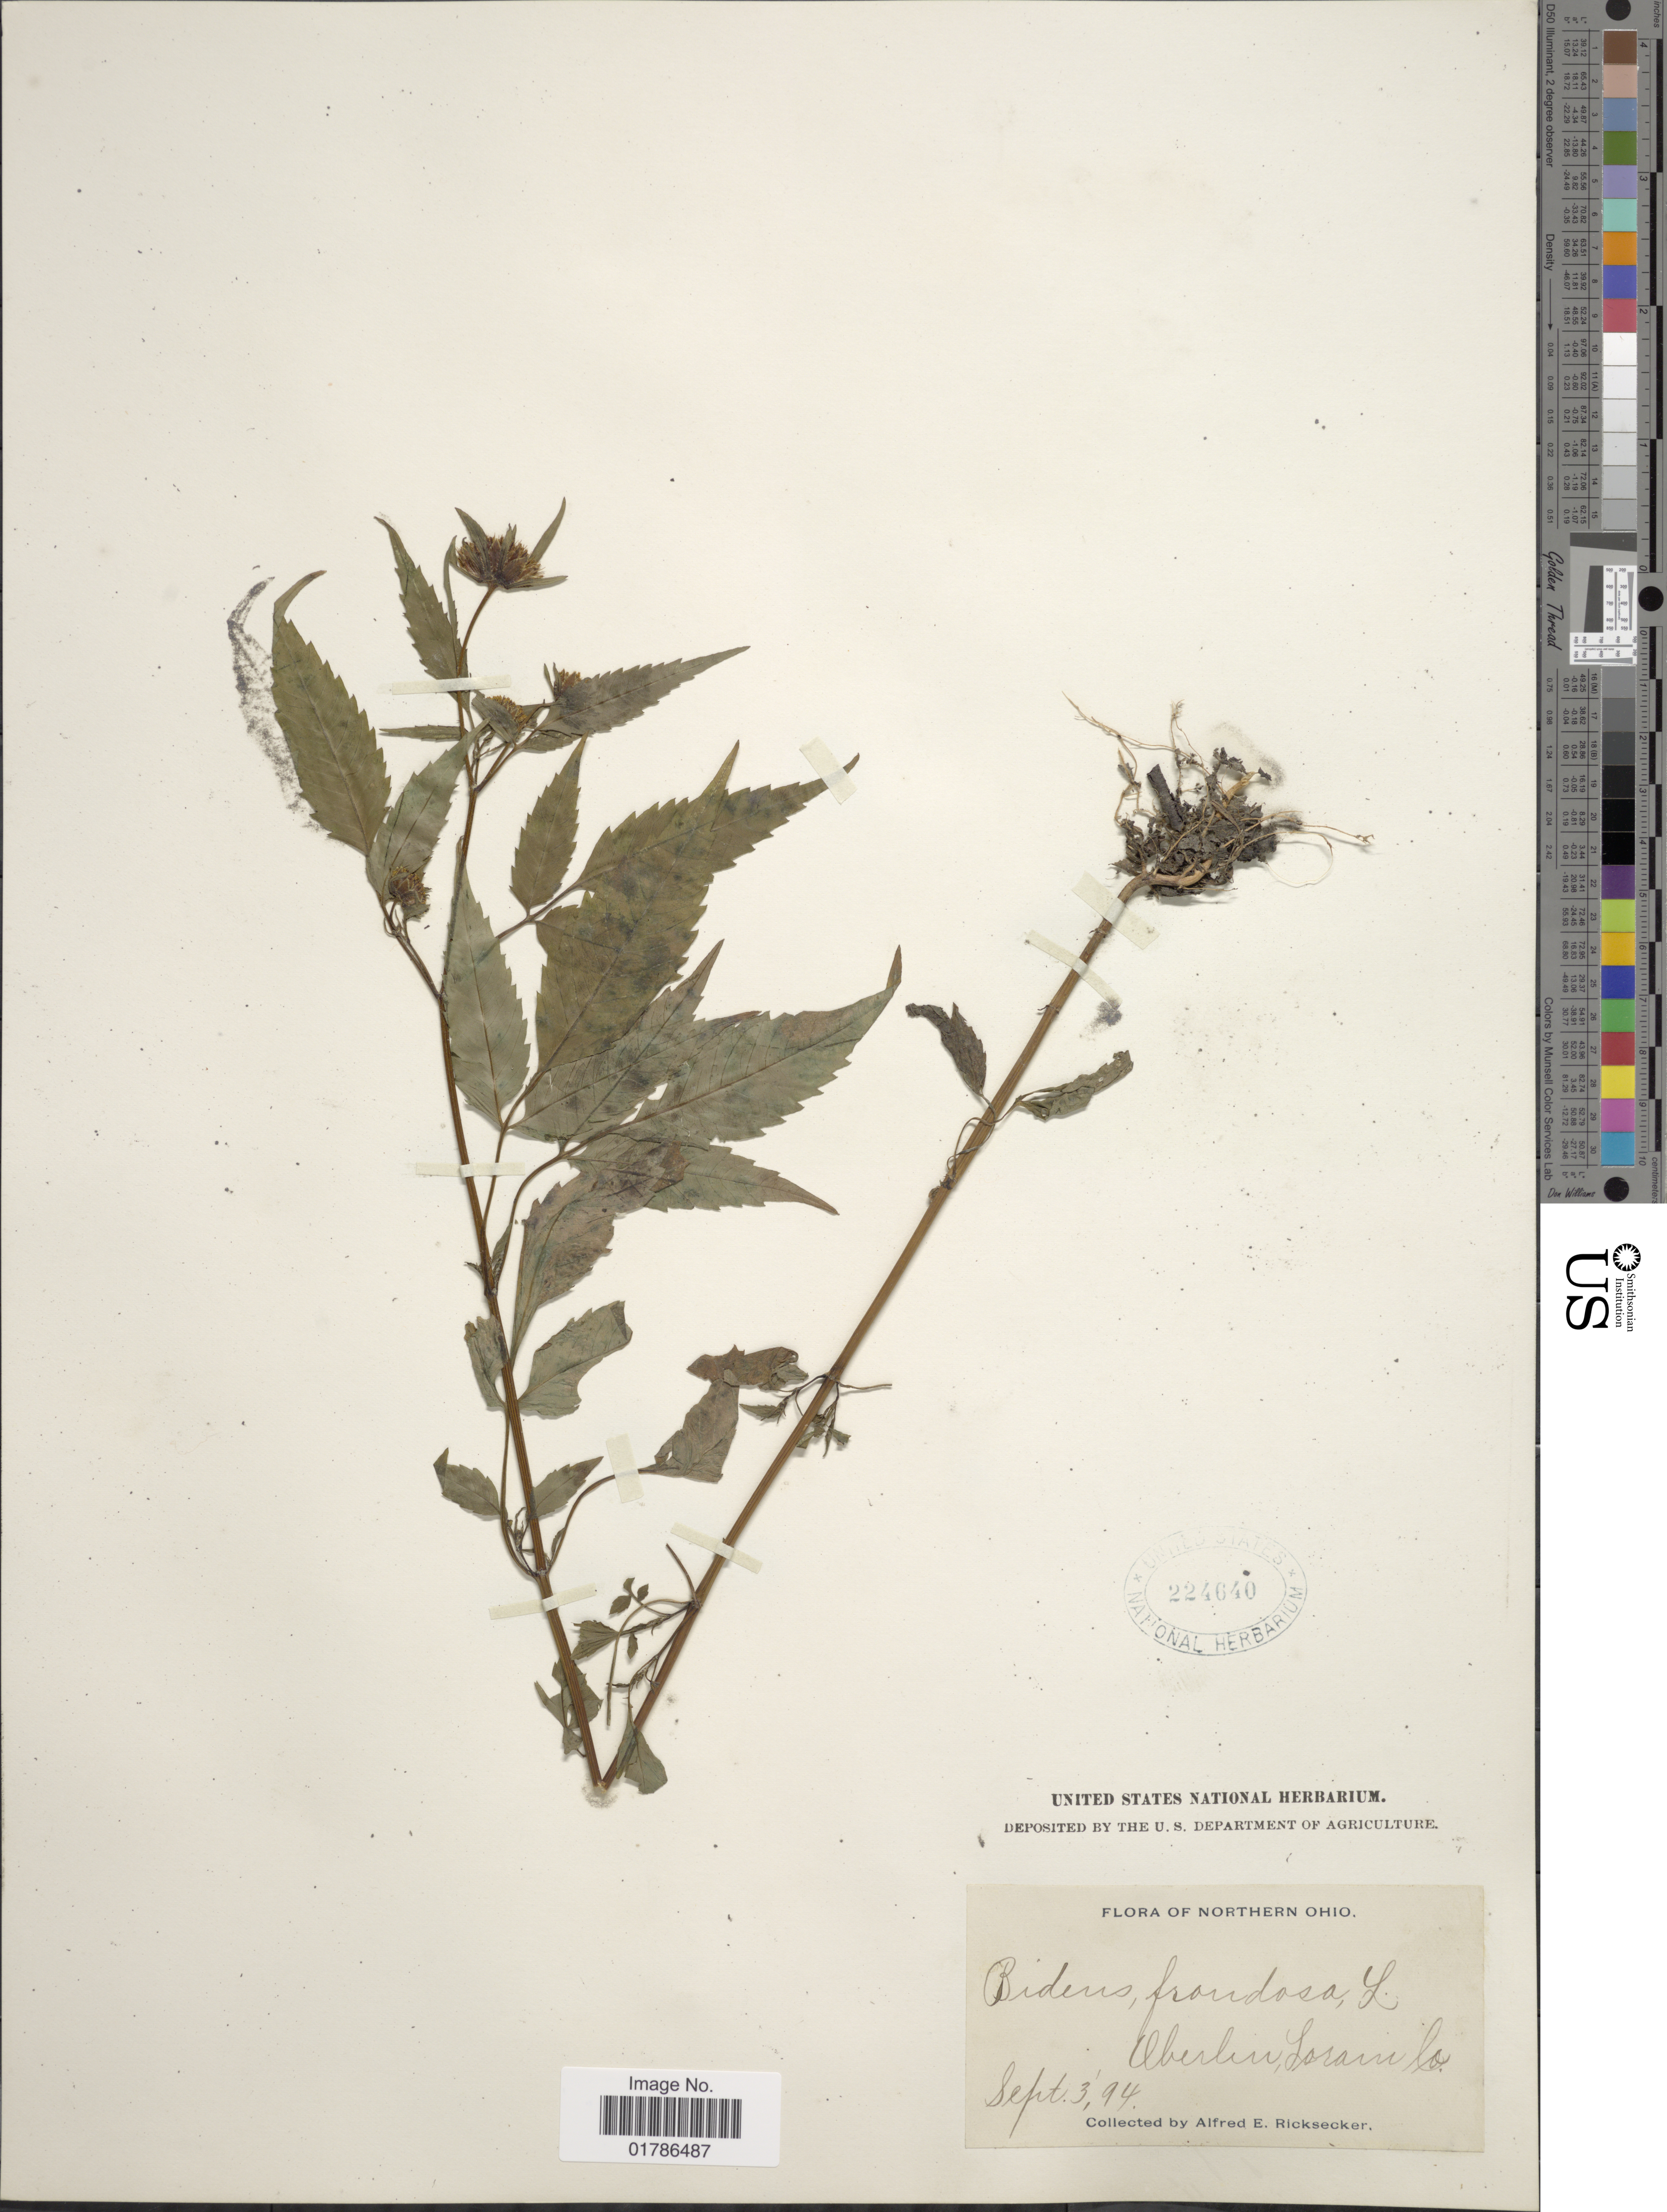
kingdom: Plantae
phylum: Tracheophyta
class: Magnoliopsida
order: Asterales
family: Asteraceae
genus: Bidens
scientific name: Bidens frondosa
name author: L.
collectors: A. E. Ricksecker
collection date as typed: Transcribed d/m/y: 3/9/94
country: United States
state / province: Ohio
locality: Northern Ohio, Aberlin, Lorain Co.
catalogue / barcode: US 224640